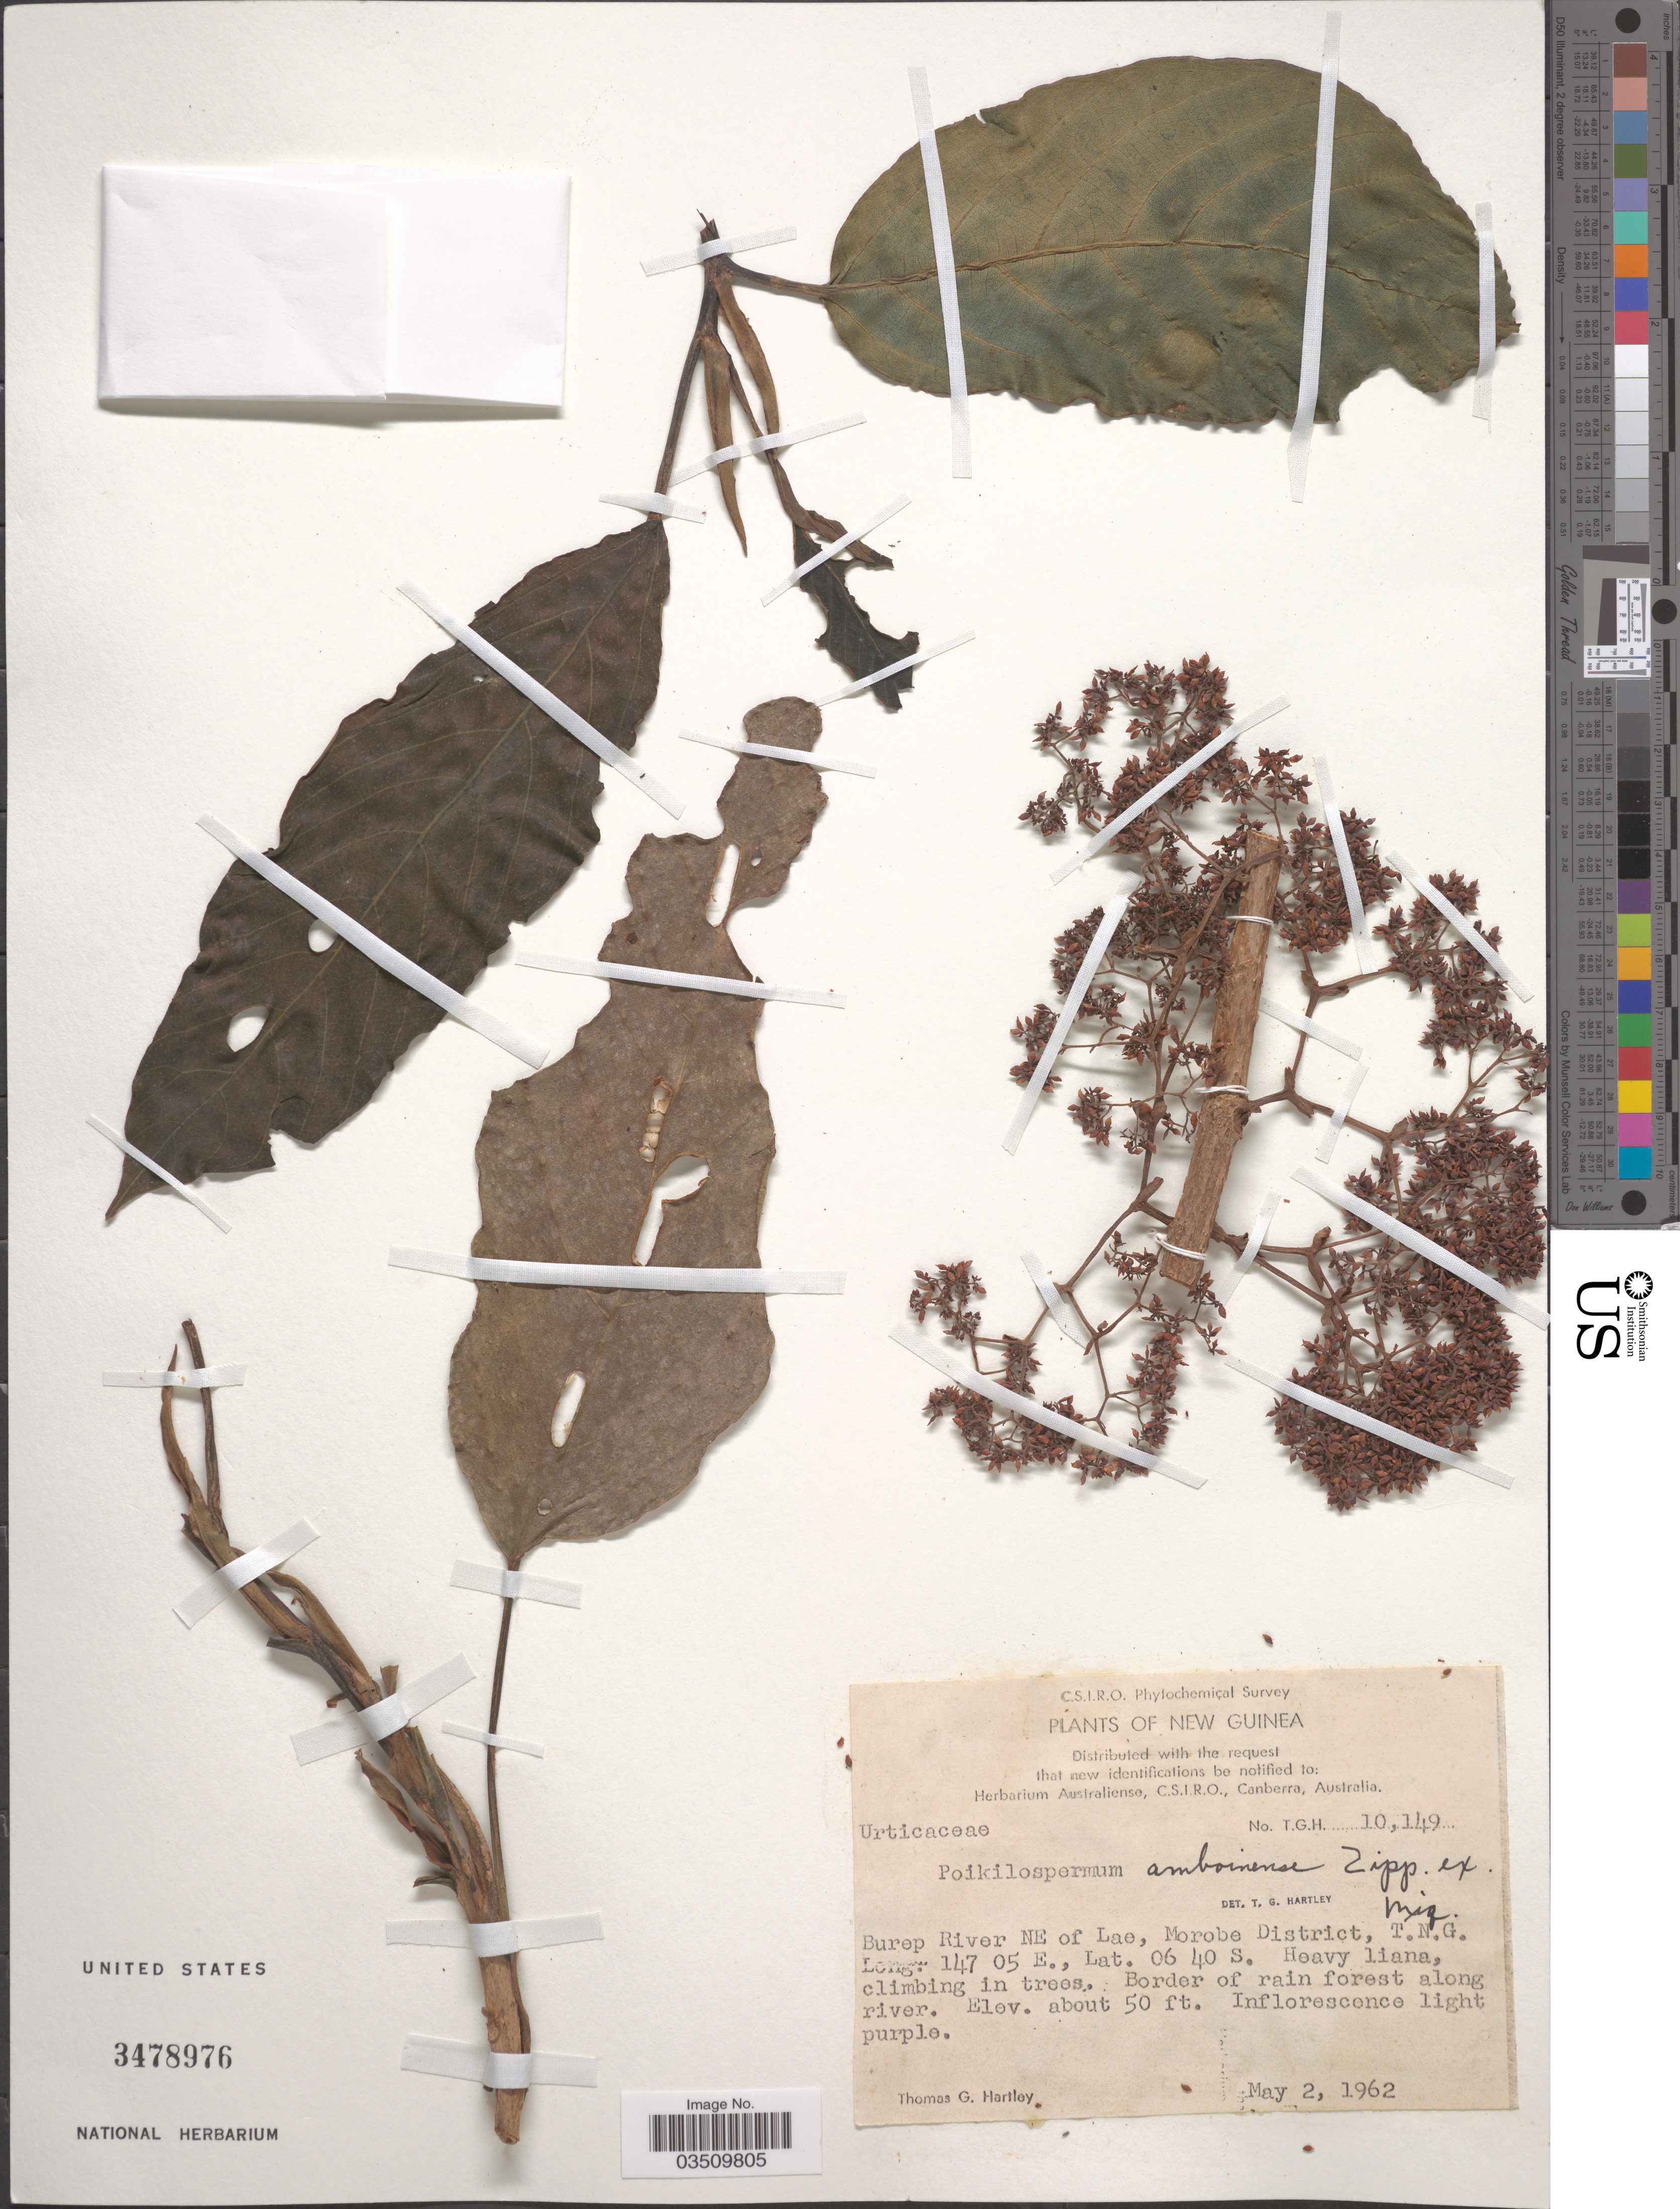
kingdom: Plantae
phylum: Tracheophyta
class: Magnoliopsida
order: Rosales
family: Urticaceae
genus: Poikilospermum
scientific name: Poikilospermum amboinense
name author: Zipp. & Miq.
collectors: T. G. Hartley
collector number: TGH10149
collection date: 1962-05-02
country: Papua New Guinea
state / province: Morobe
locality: New Guinea. Burep River NE of Lae, Morobe District, T.N.G.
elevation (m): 15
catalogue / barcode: US 3478976